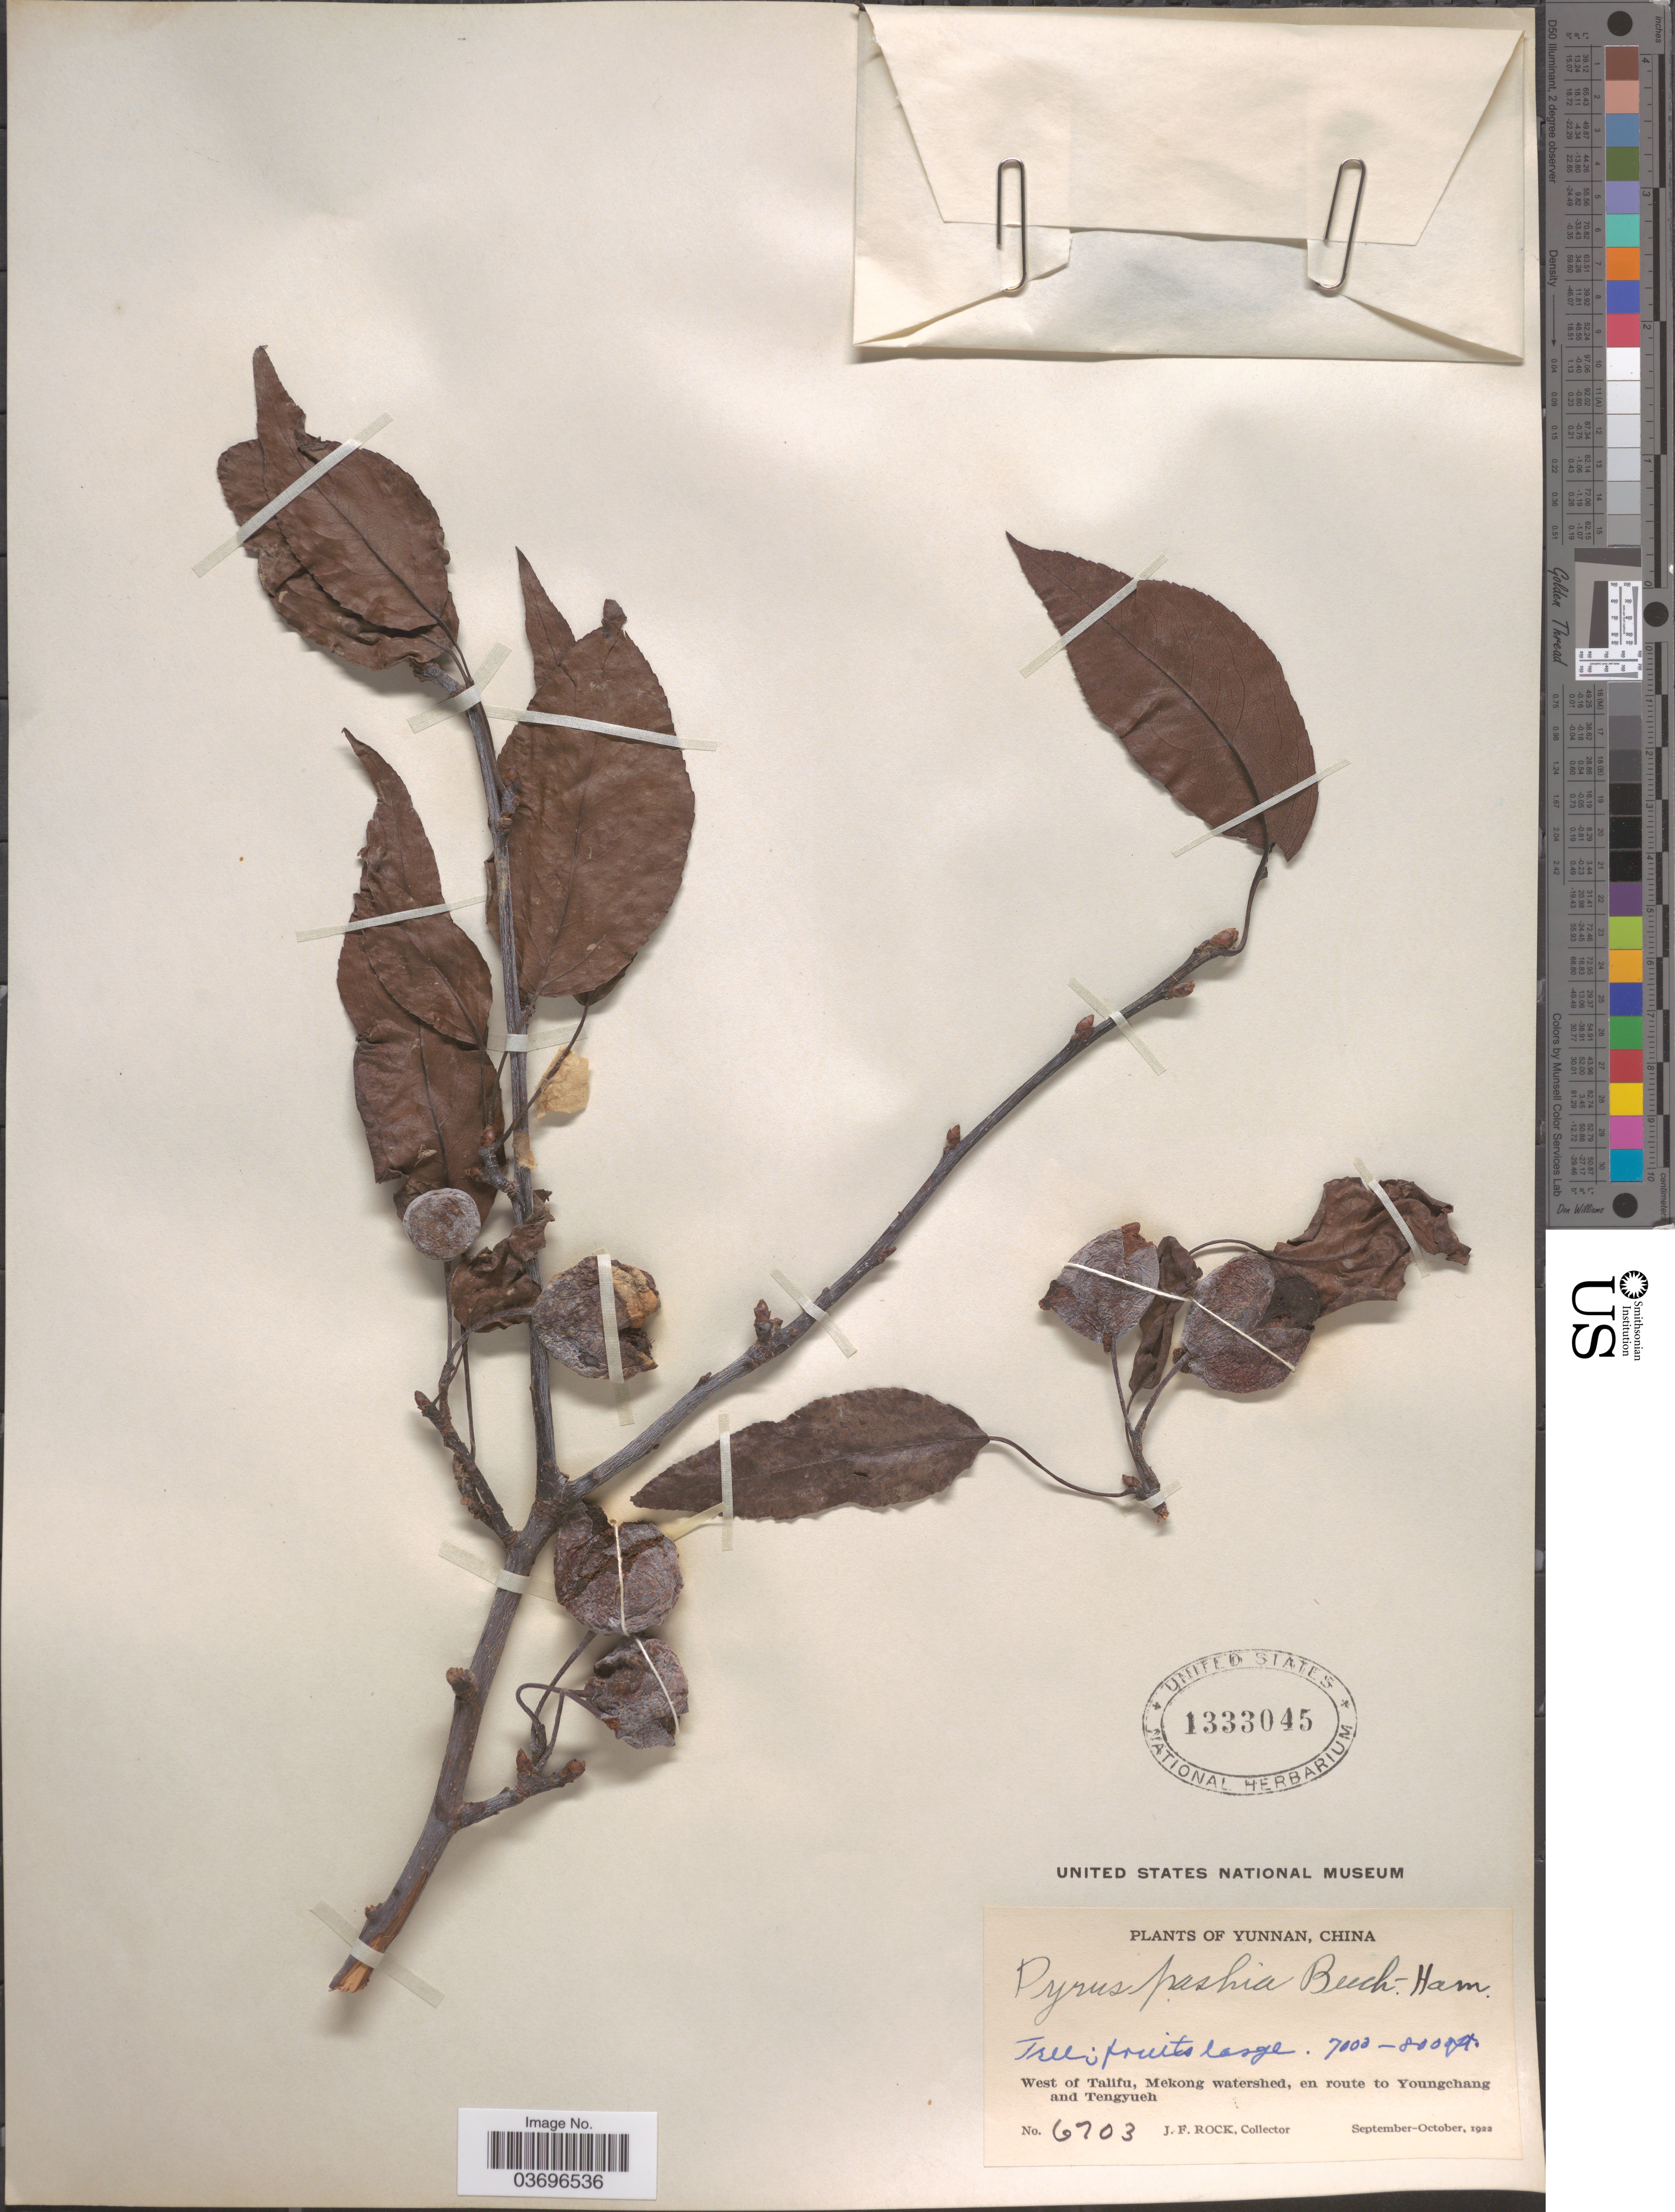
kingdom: Plantae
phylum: Tracheophyta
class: Magnoliopsida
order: Rosales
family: Rosaceae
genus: Pyrus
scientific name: Pyrus pashia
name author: Buch.-Ham. ex D. Don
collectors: J. Rock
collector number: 6703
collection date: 1922-09/1922-10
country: China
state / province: Yunnan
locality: West of Talifu, Mekong watershed, en route to Youngchang and Tengyueh.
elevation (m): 2134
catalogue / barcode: US 1333045